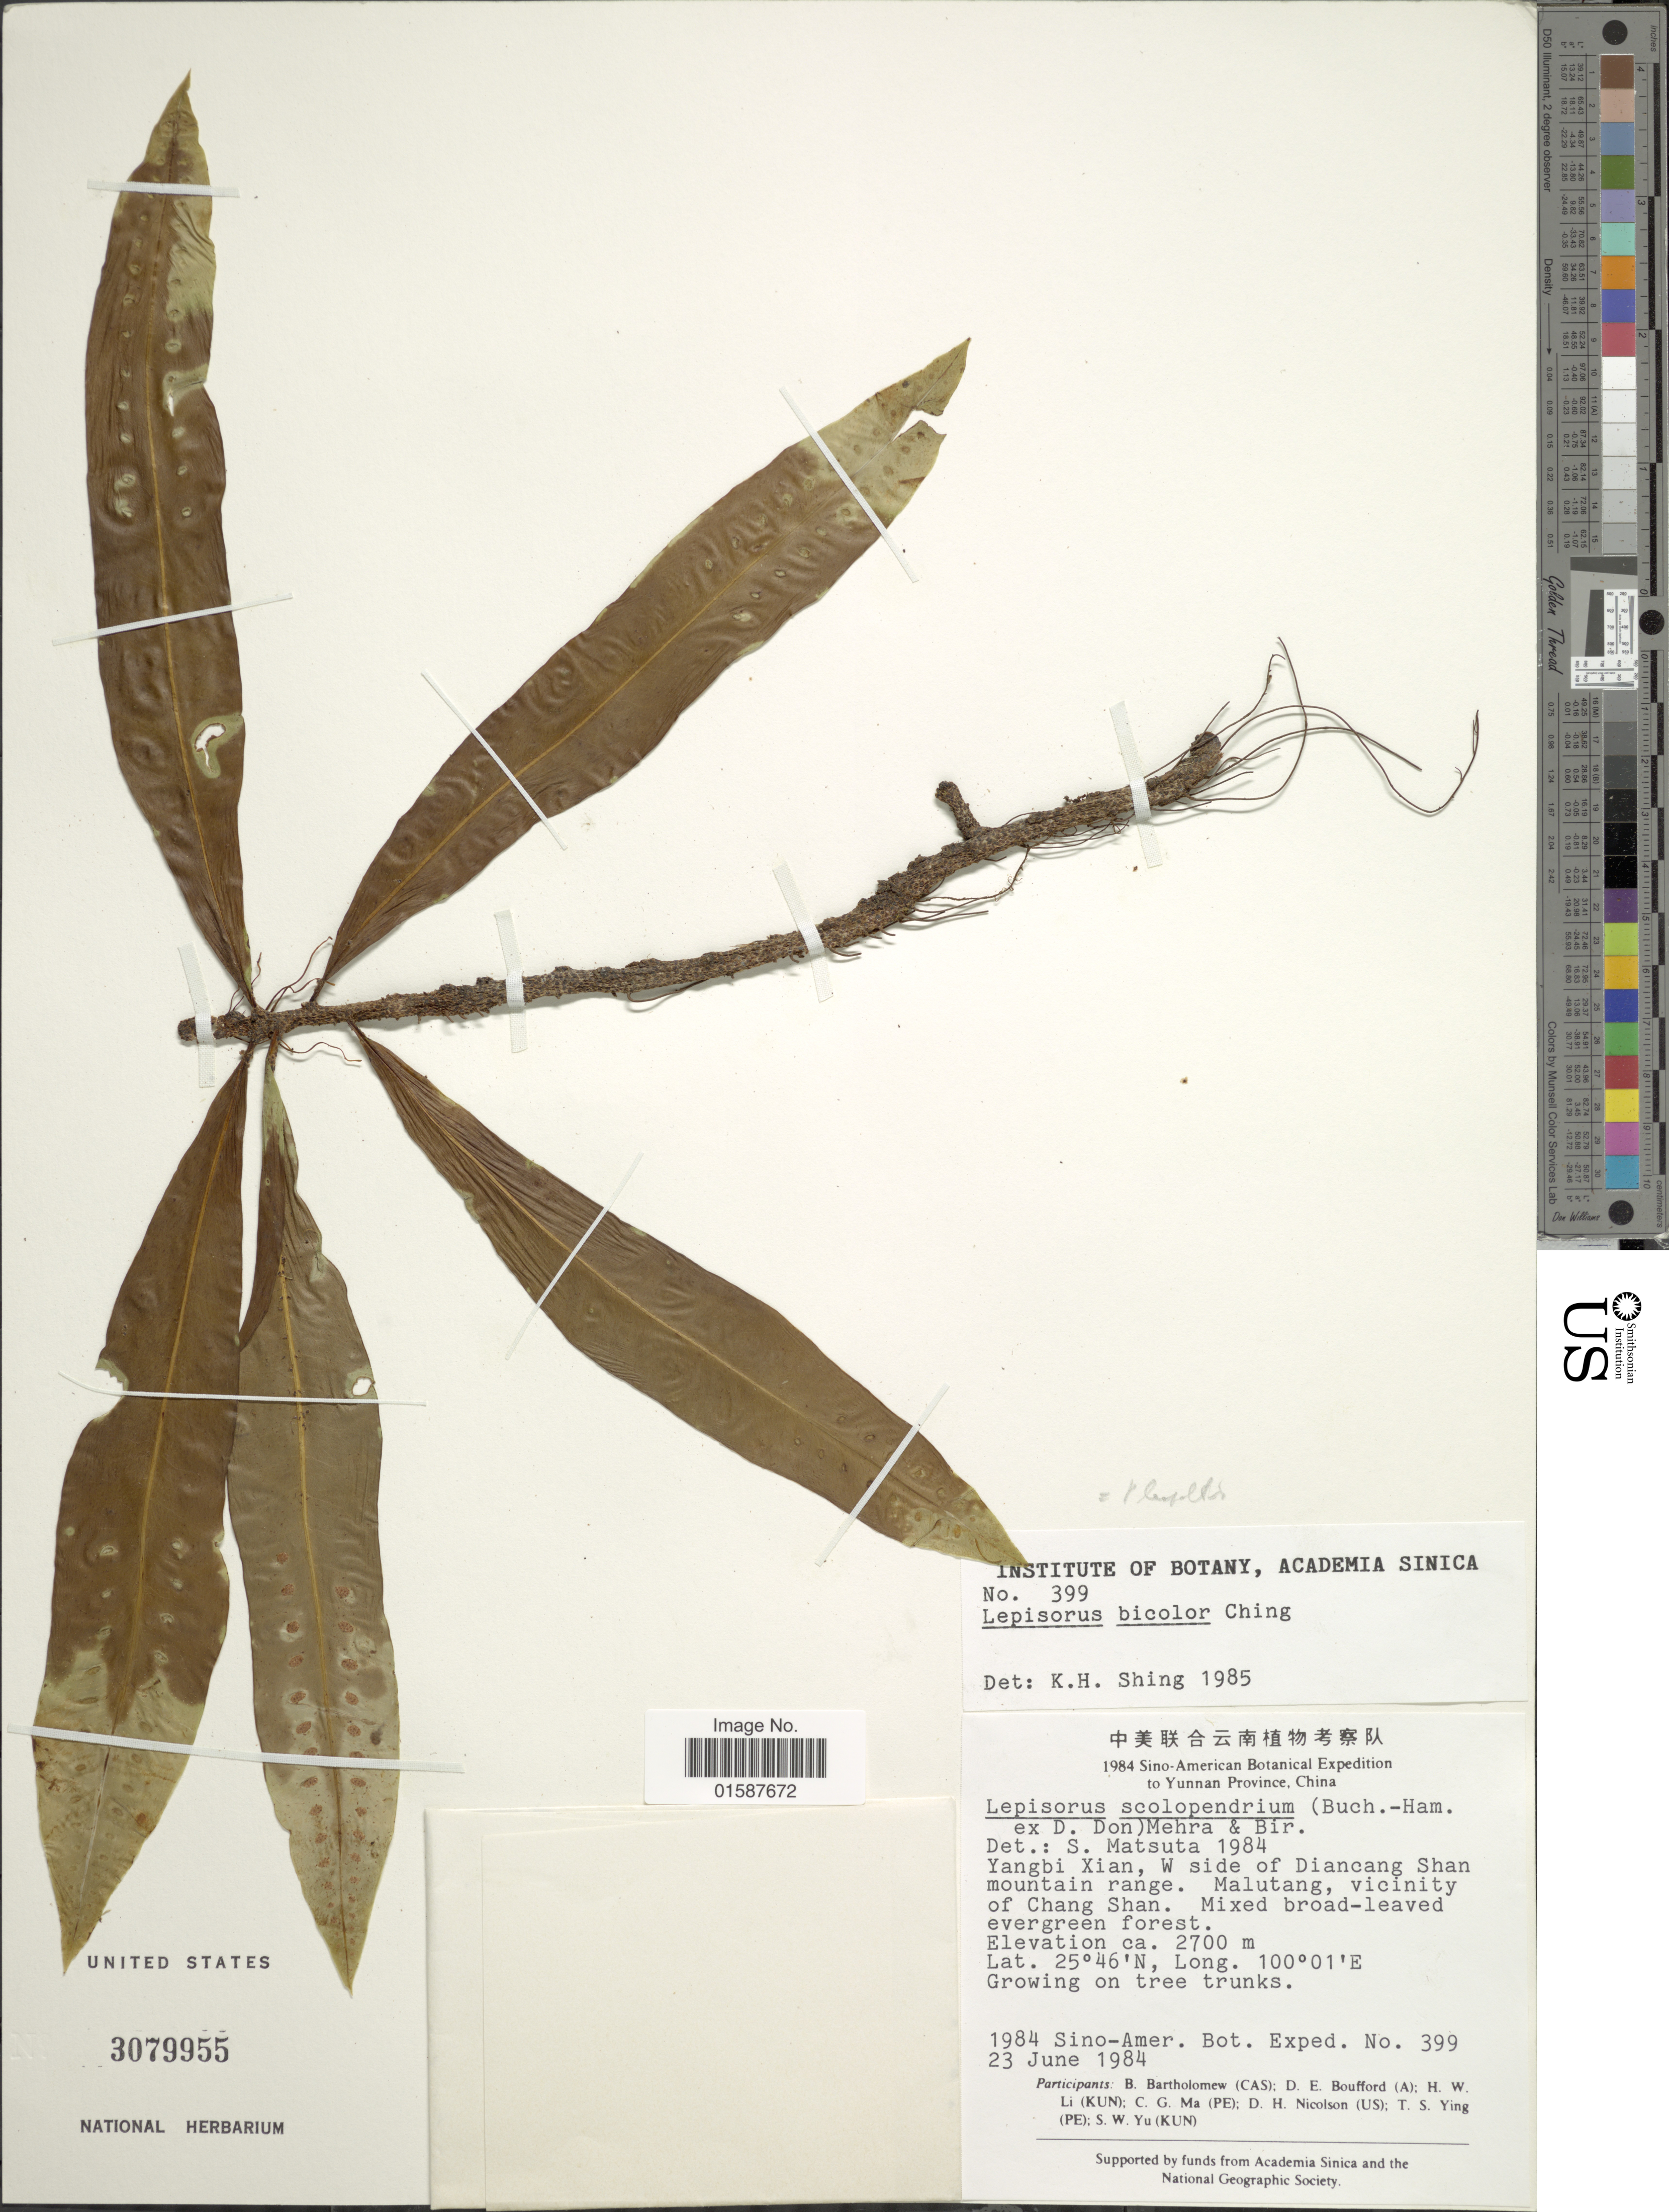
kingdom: Plantae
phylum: Tracheophyta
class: Polypodiopsida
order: Polypodiales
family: Polypodiaceae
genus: Lepisorus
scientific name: Lepisorus bicolor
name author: (Takeda) Ching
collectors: Sino-Amer. Bot. Exped. 1984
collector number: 399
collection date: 1984-06-23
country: China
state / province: Yunnan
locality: Yunnan, Yangbi Xian, W side of Diancang Shan Mountain range, Malutang, vicinity of Chang Shan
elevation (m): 2700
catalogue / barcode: US 3079955